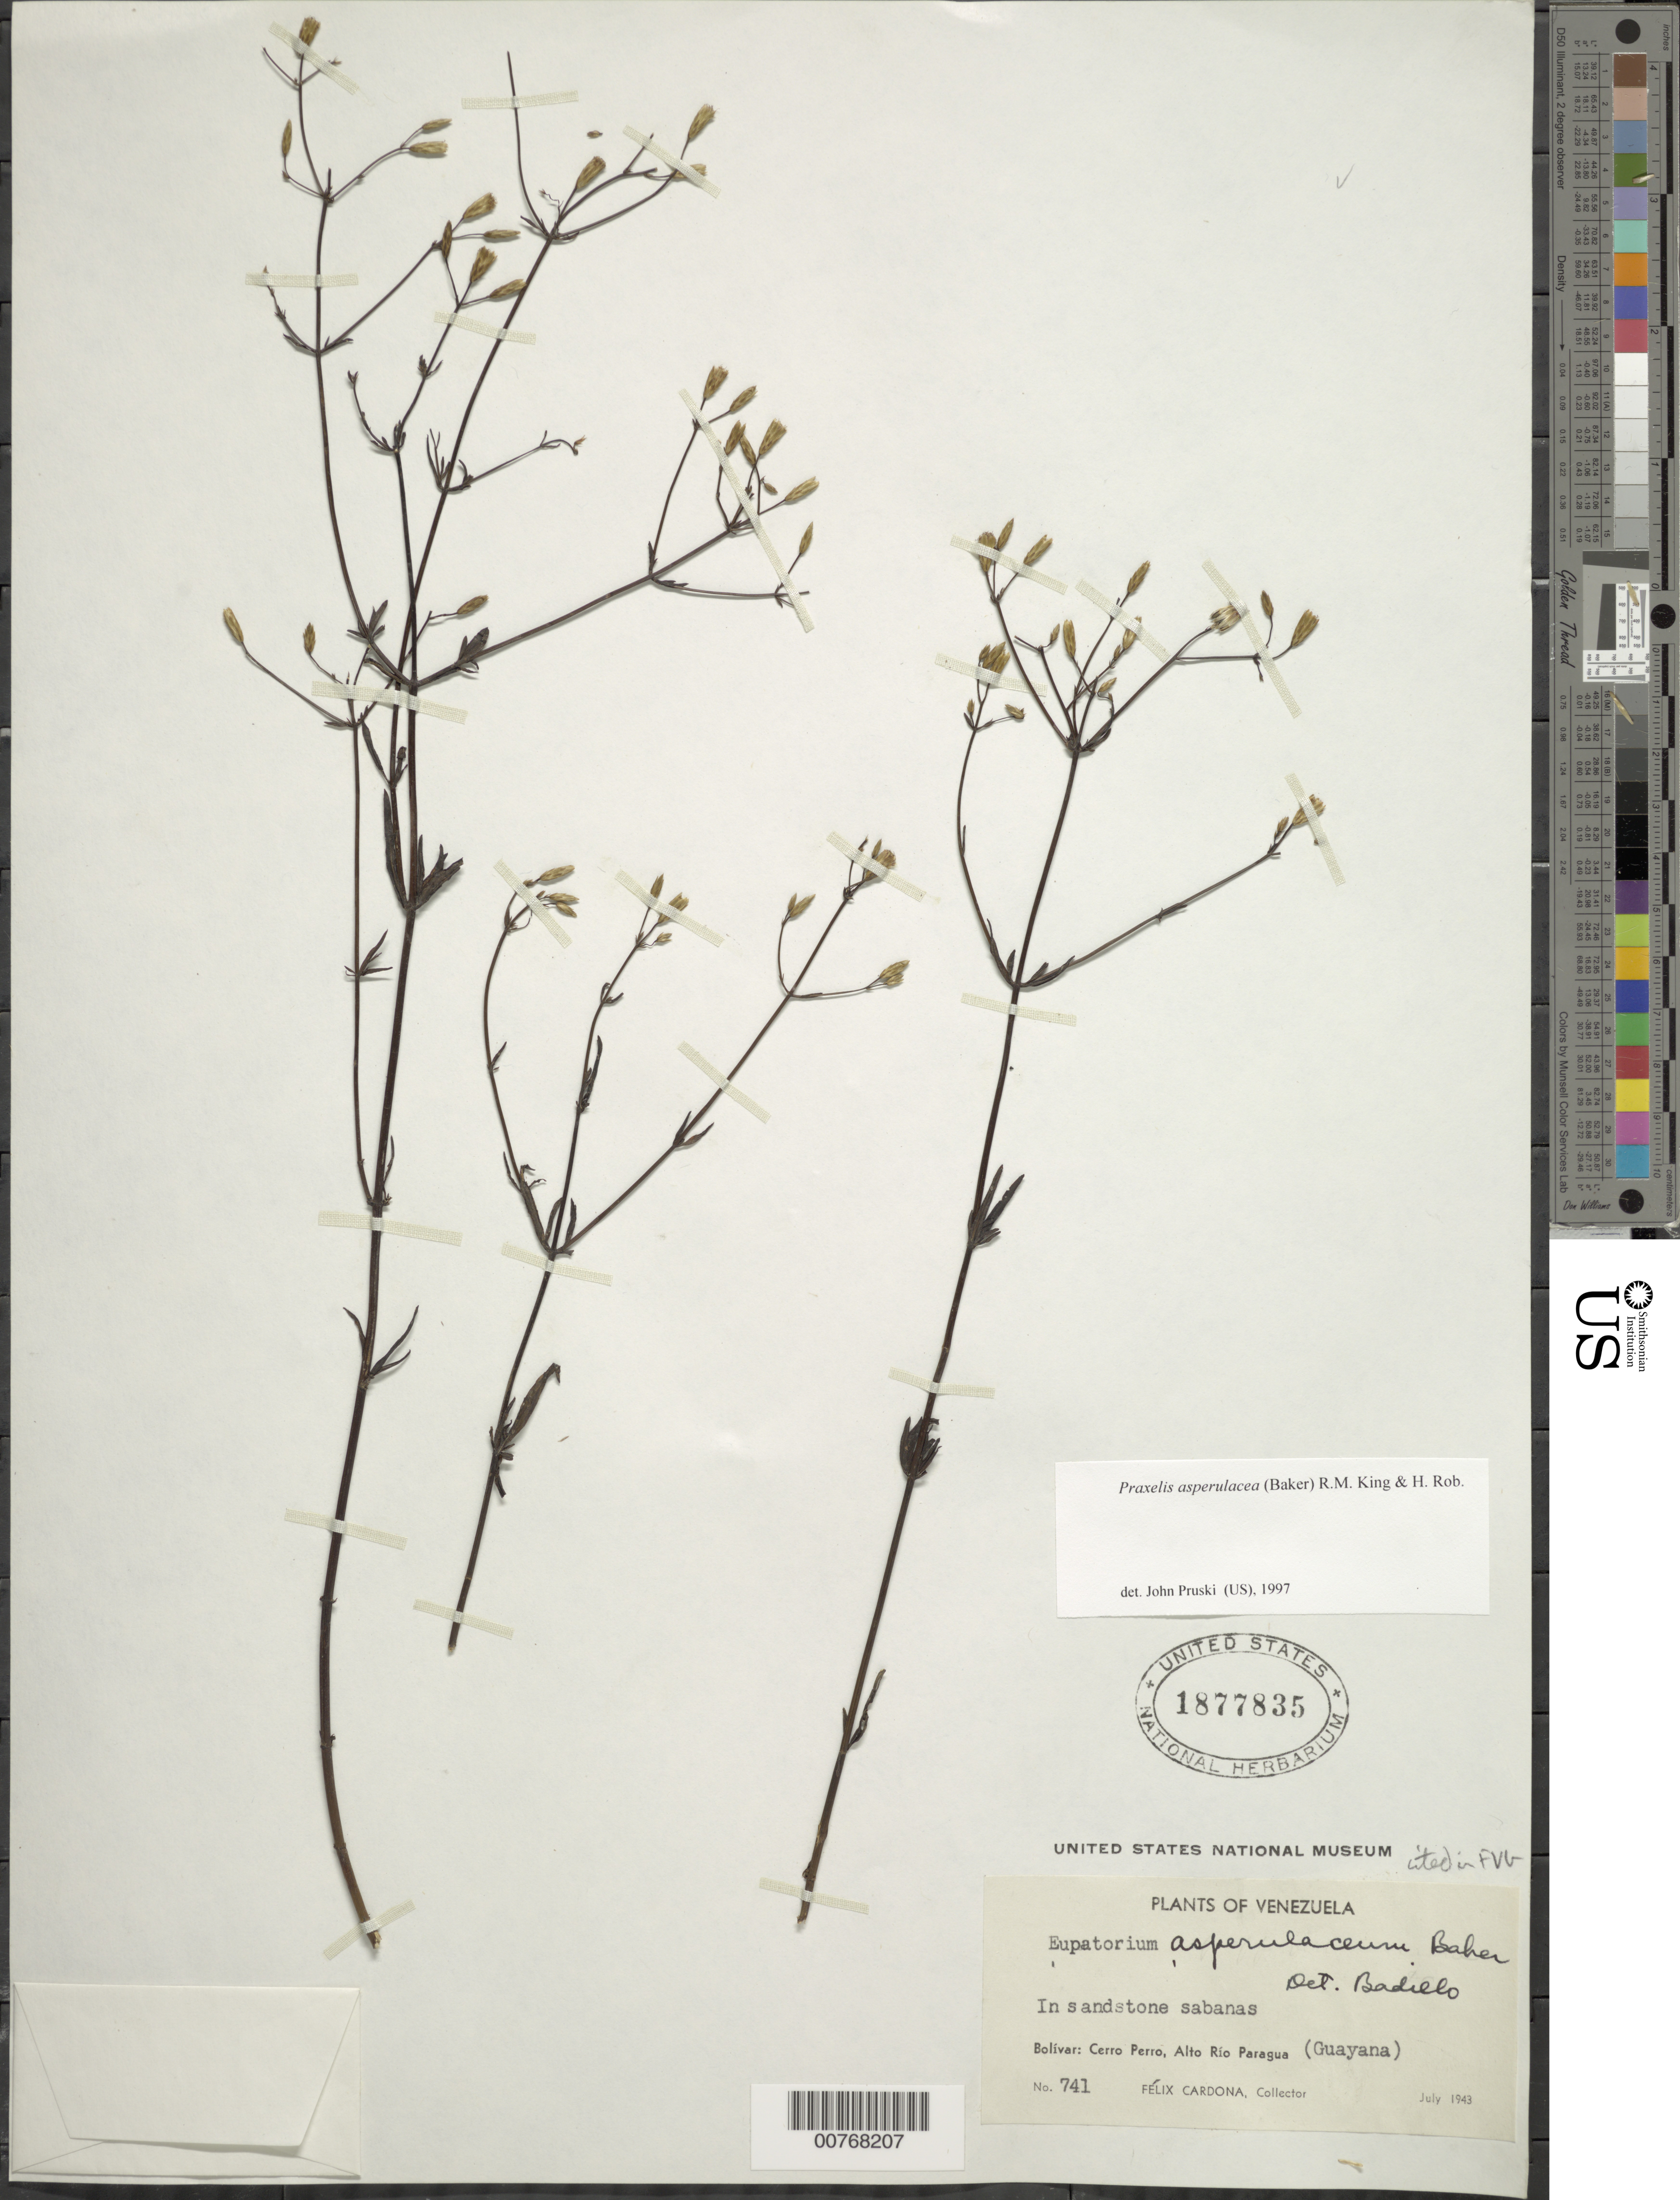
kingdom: Plantae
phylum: Tracheophyta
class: Magnoliopsida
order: Asterales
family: Asteraceae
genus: Praxelis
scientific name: Praxelis asperulacea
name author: (Baker) R.M. King & H. Rob.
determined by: Pruski, J. F.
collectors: F. Cardona Puig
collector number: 741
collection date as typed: Jul-43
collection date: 1943-07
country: Venezuela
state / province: Bolívar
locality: Alto Río Paragua, Cerro Perro (Guayana)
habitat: Sandstone savanna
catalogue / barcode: US 1877835